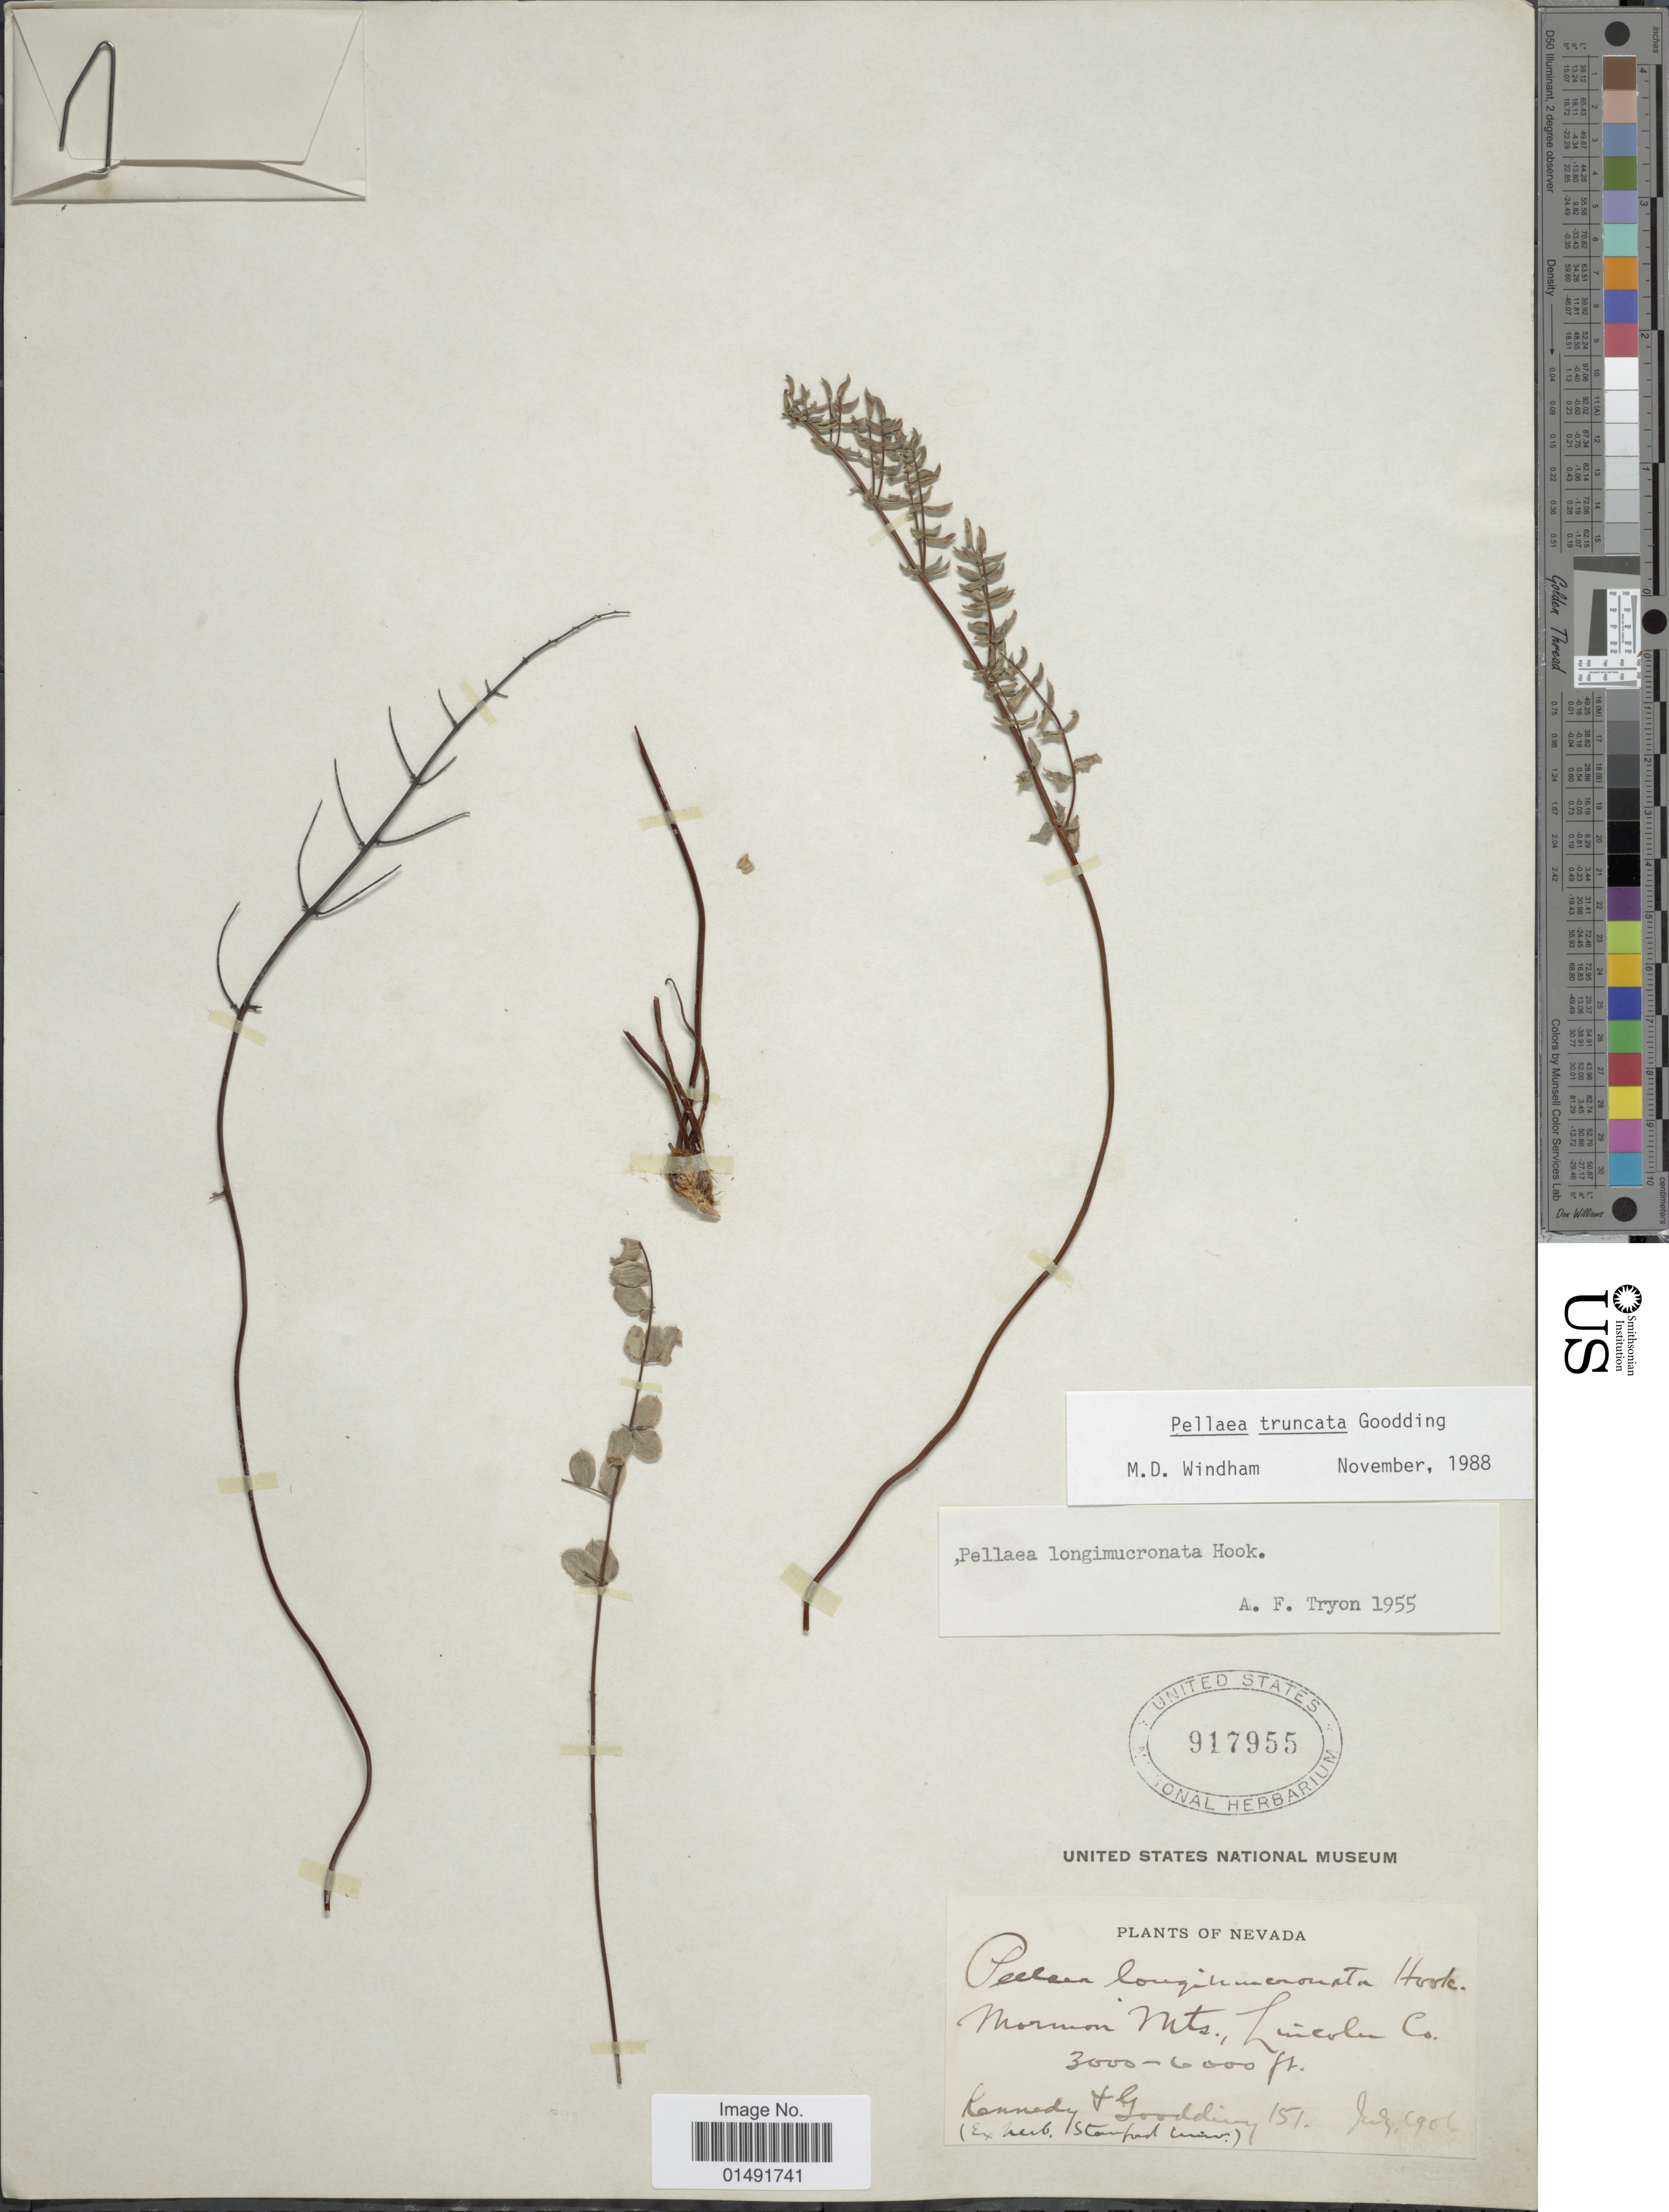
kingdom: Plantae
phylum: Tracheophyta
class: Polypodiopsida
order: Polypodiales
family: Pteridaceae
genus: Pellaea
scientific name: Pellaea truncata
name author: Goodd.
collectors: Kennedy, -- & Goodding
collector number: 151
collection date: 1906-07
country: United States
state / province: Nevada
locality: Mormon Mts., Lincoln Co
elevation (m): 914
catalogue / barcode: US 917955